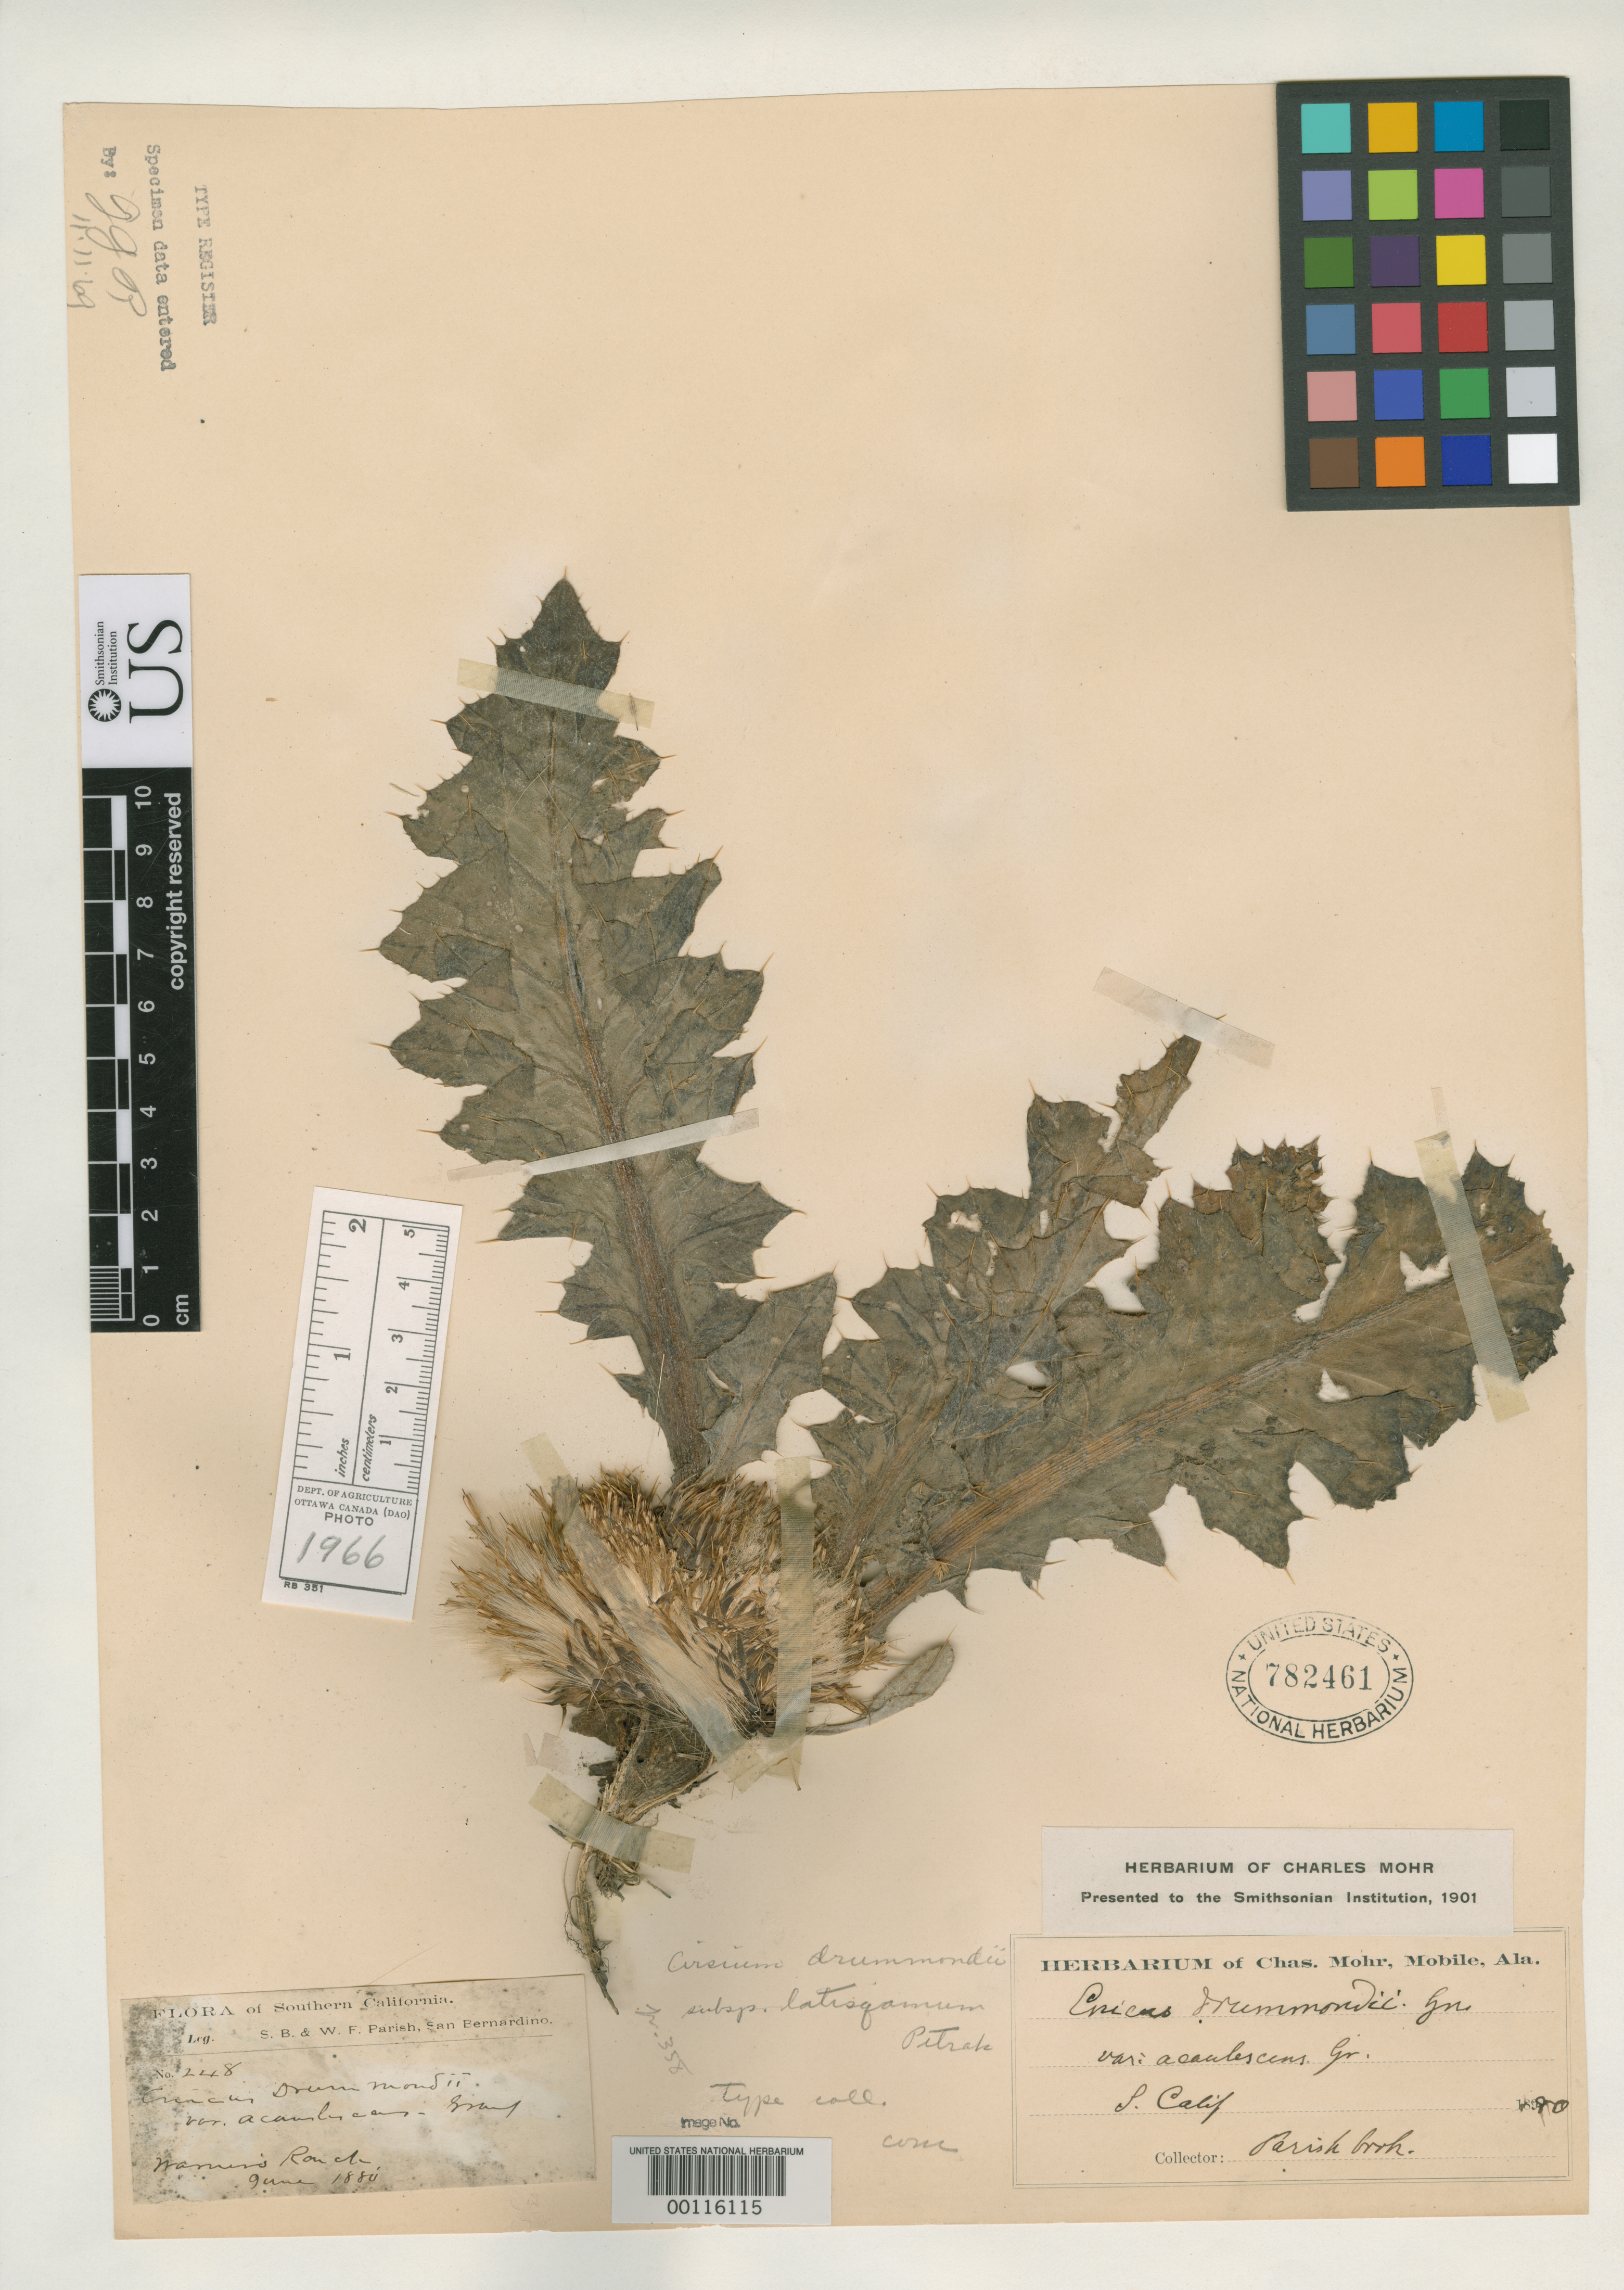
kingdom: Plantae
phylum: Tracheophyta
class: Magnoliopsida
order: Asterales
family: Asteraceae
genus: Cirsium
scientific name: Cirsium drummondii subsp. latisquamum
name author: Petr.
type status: Type Collection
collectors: S. B. Parish & W. F. Parish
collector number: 248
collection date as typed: Jun 1880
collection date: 1880-06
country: United States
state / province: California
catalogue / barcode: US 782461